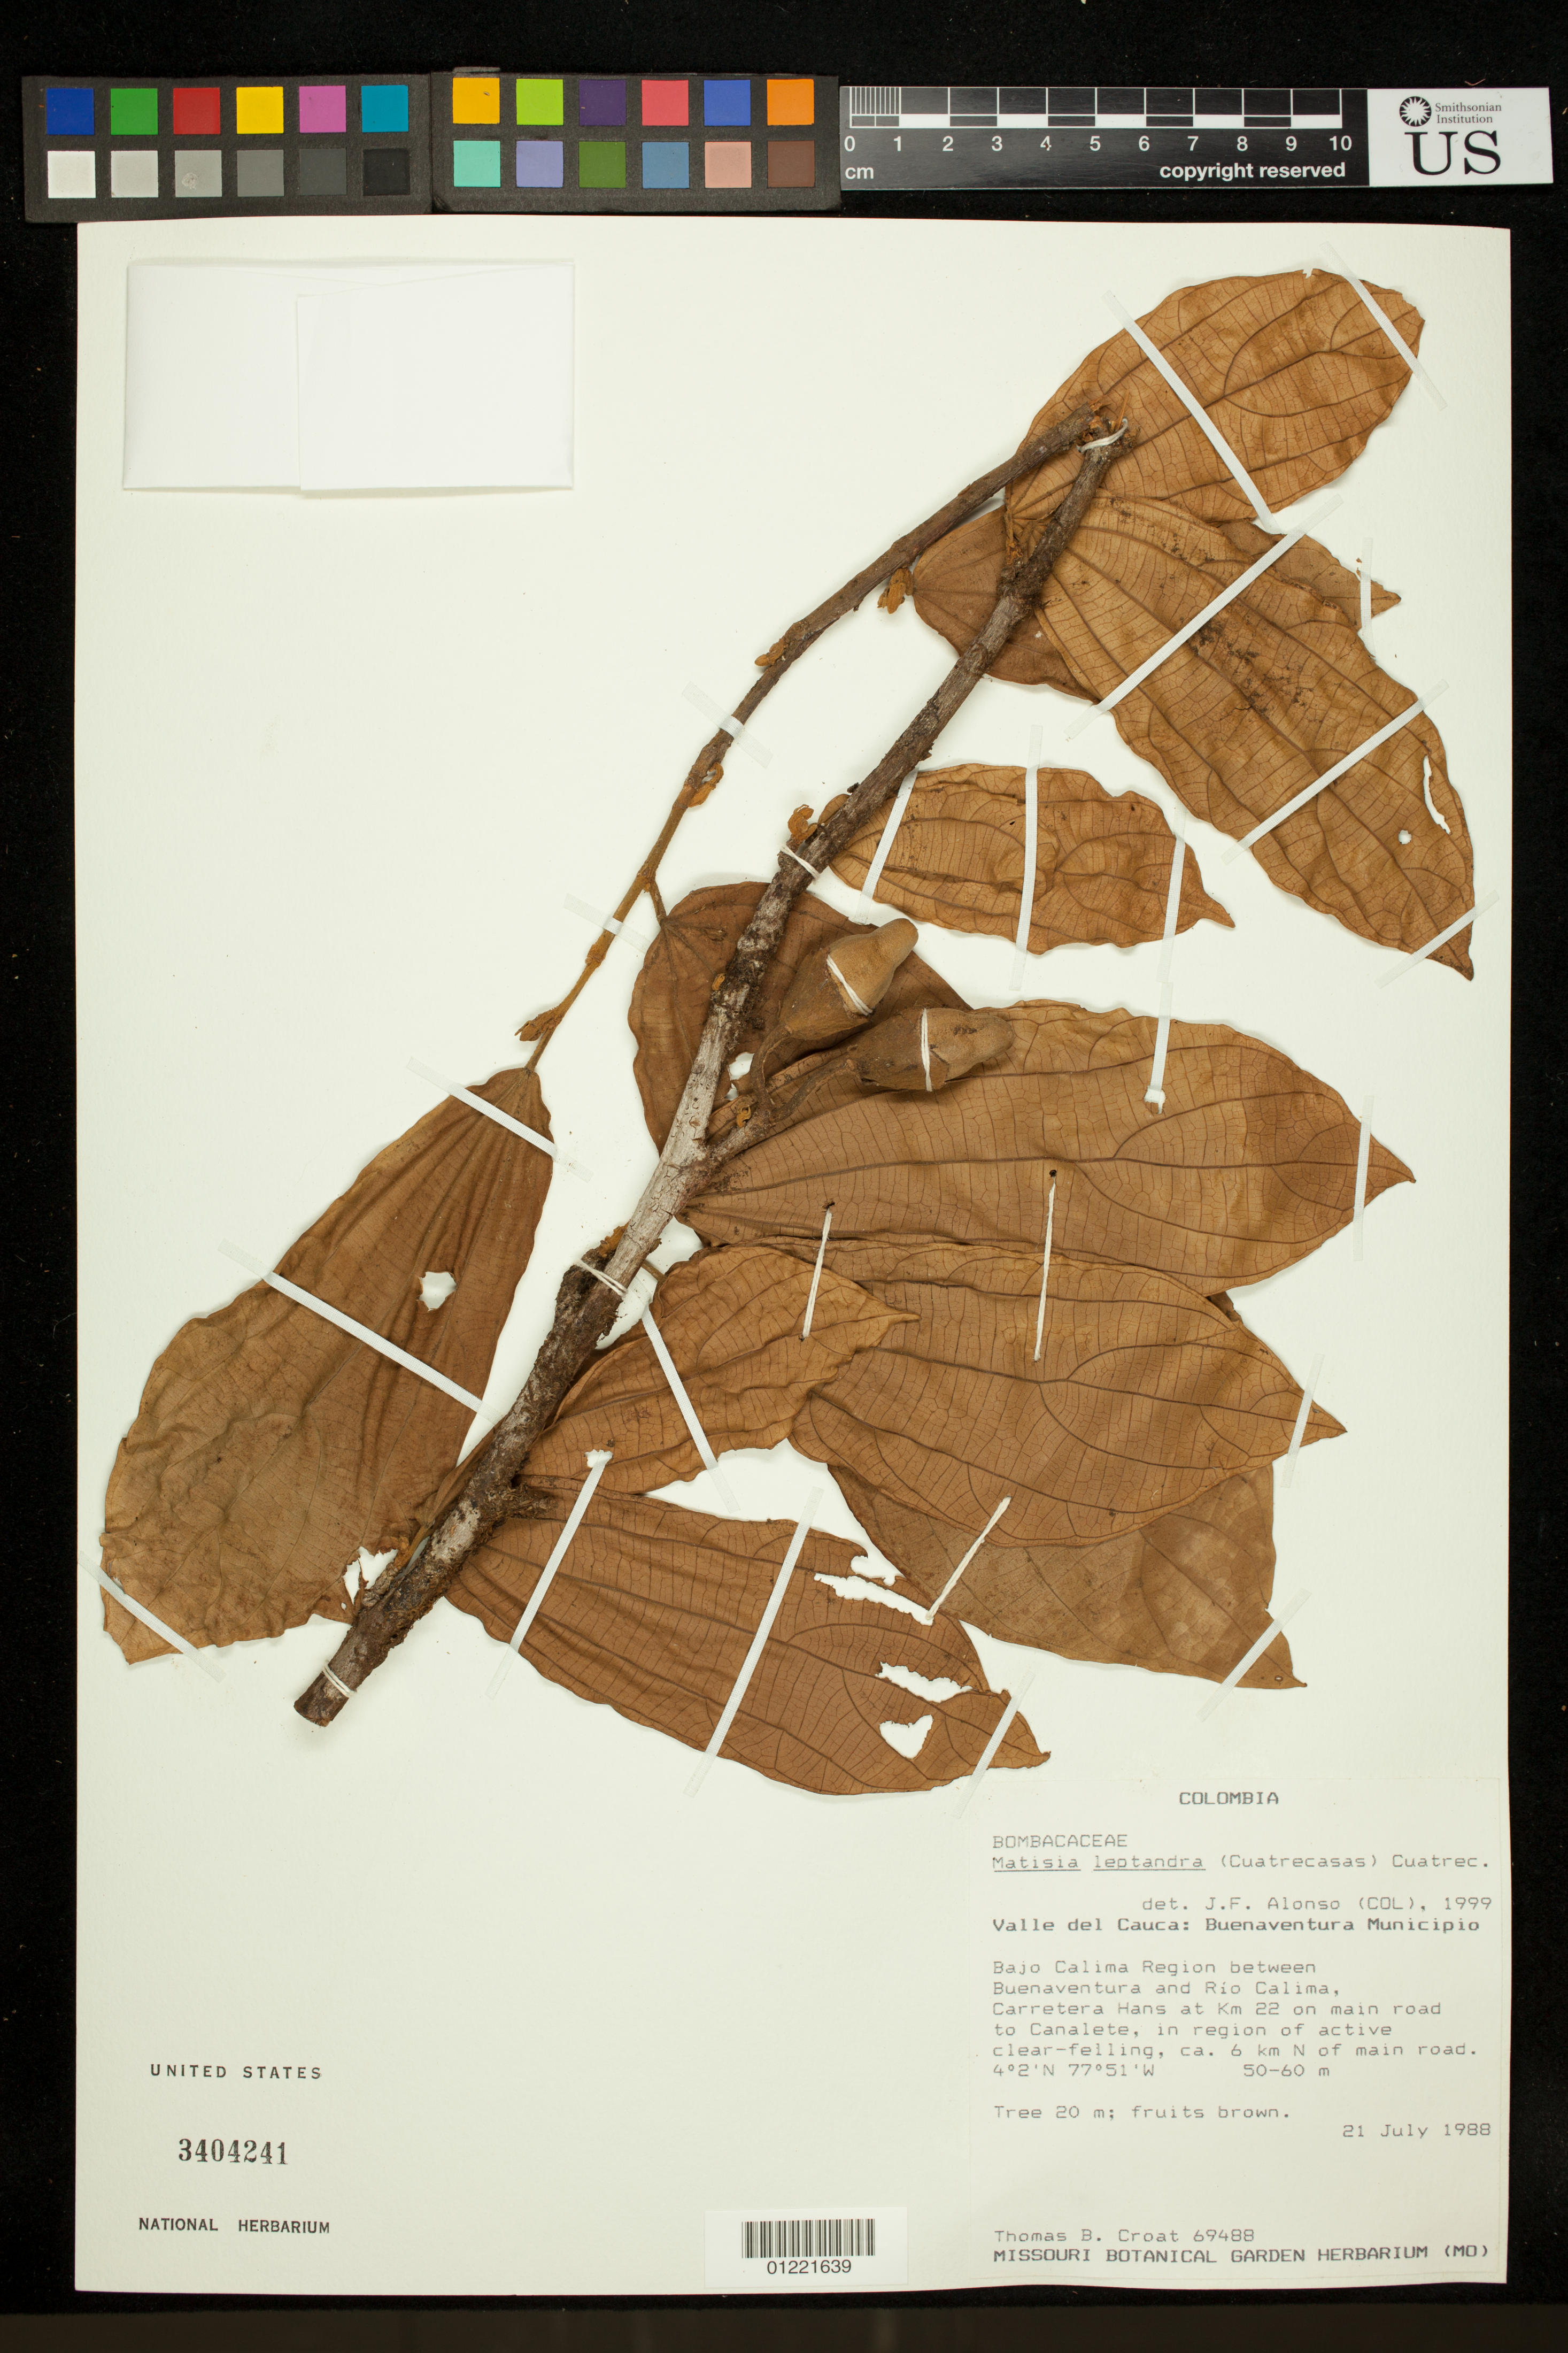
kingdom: Plantae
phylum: Tracheophyta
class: Magnoliopsida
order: Malvales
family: Malvaceae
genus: Matisia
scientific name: Matisia leptandra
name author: (Cuatrec.) Cuatrec.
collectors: T. B. Croat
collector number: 69488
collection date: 1988-07-21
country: Colombia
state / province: Valle del Cauca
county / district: Buenaventura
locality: Bajo Calima Region between Buenaventura and Rio Calima, Carretera Hans at Km 22 on main road to Canalete, in region of active clear-felling, ca. 6 km N of main road.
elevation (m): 50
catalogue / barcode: US 3404241